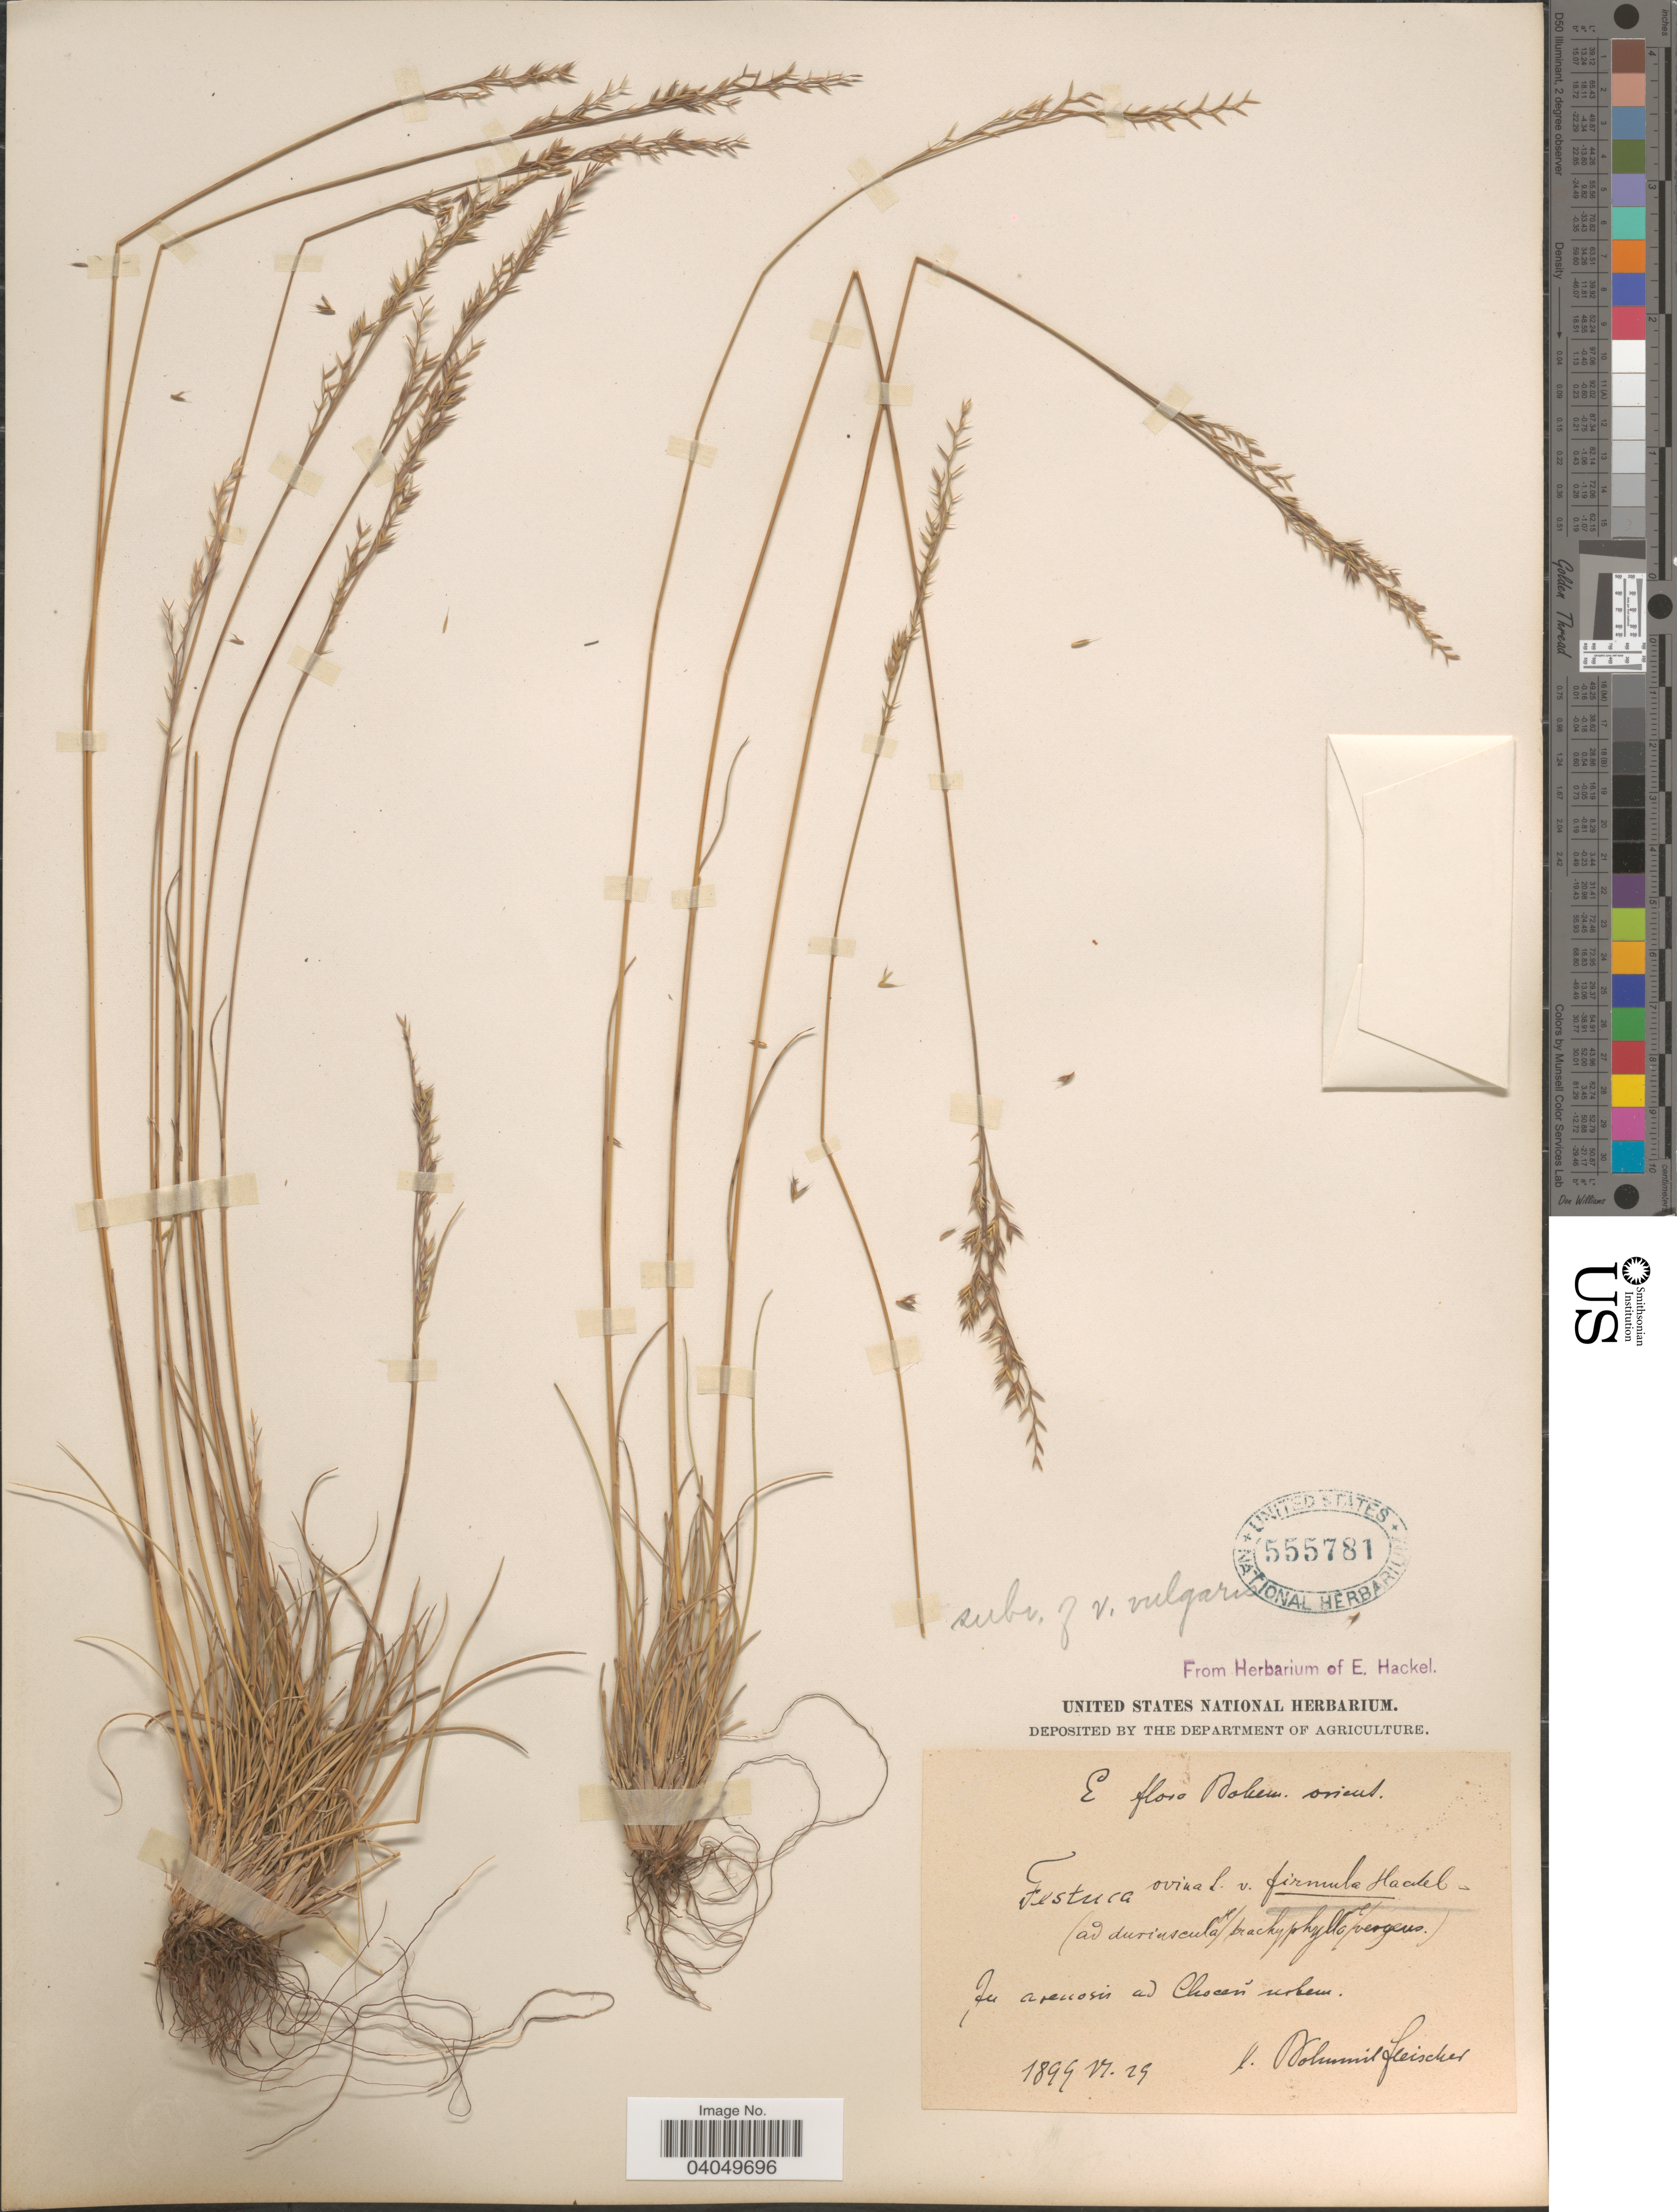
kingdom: Plantae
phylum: Tracheophyta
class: Liliopsida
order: Poales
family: Poaceae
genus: Festuca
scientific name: Festuca ovina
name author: L.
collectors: B. Fleischer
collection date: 1899-06-29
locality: In arenosis ad Chocán urbem.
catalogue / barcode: US 555781